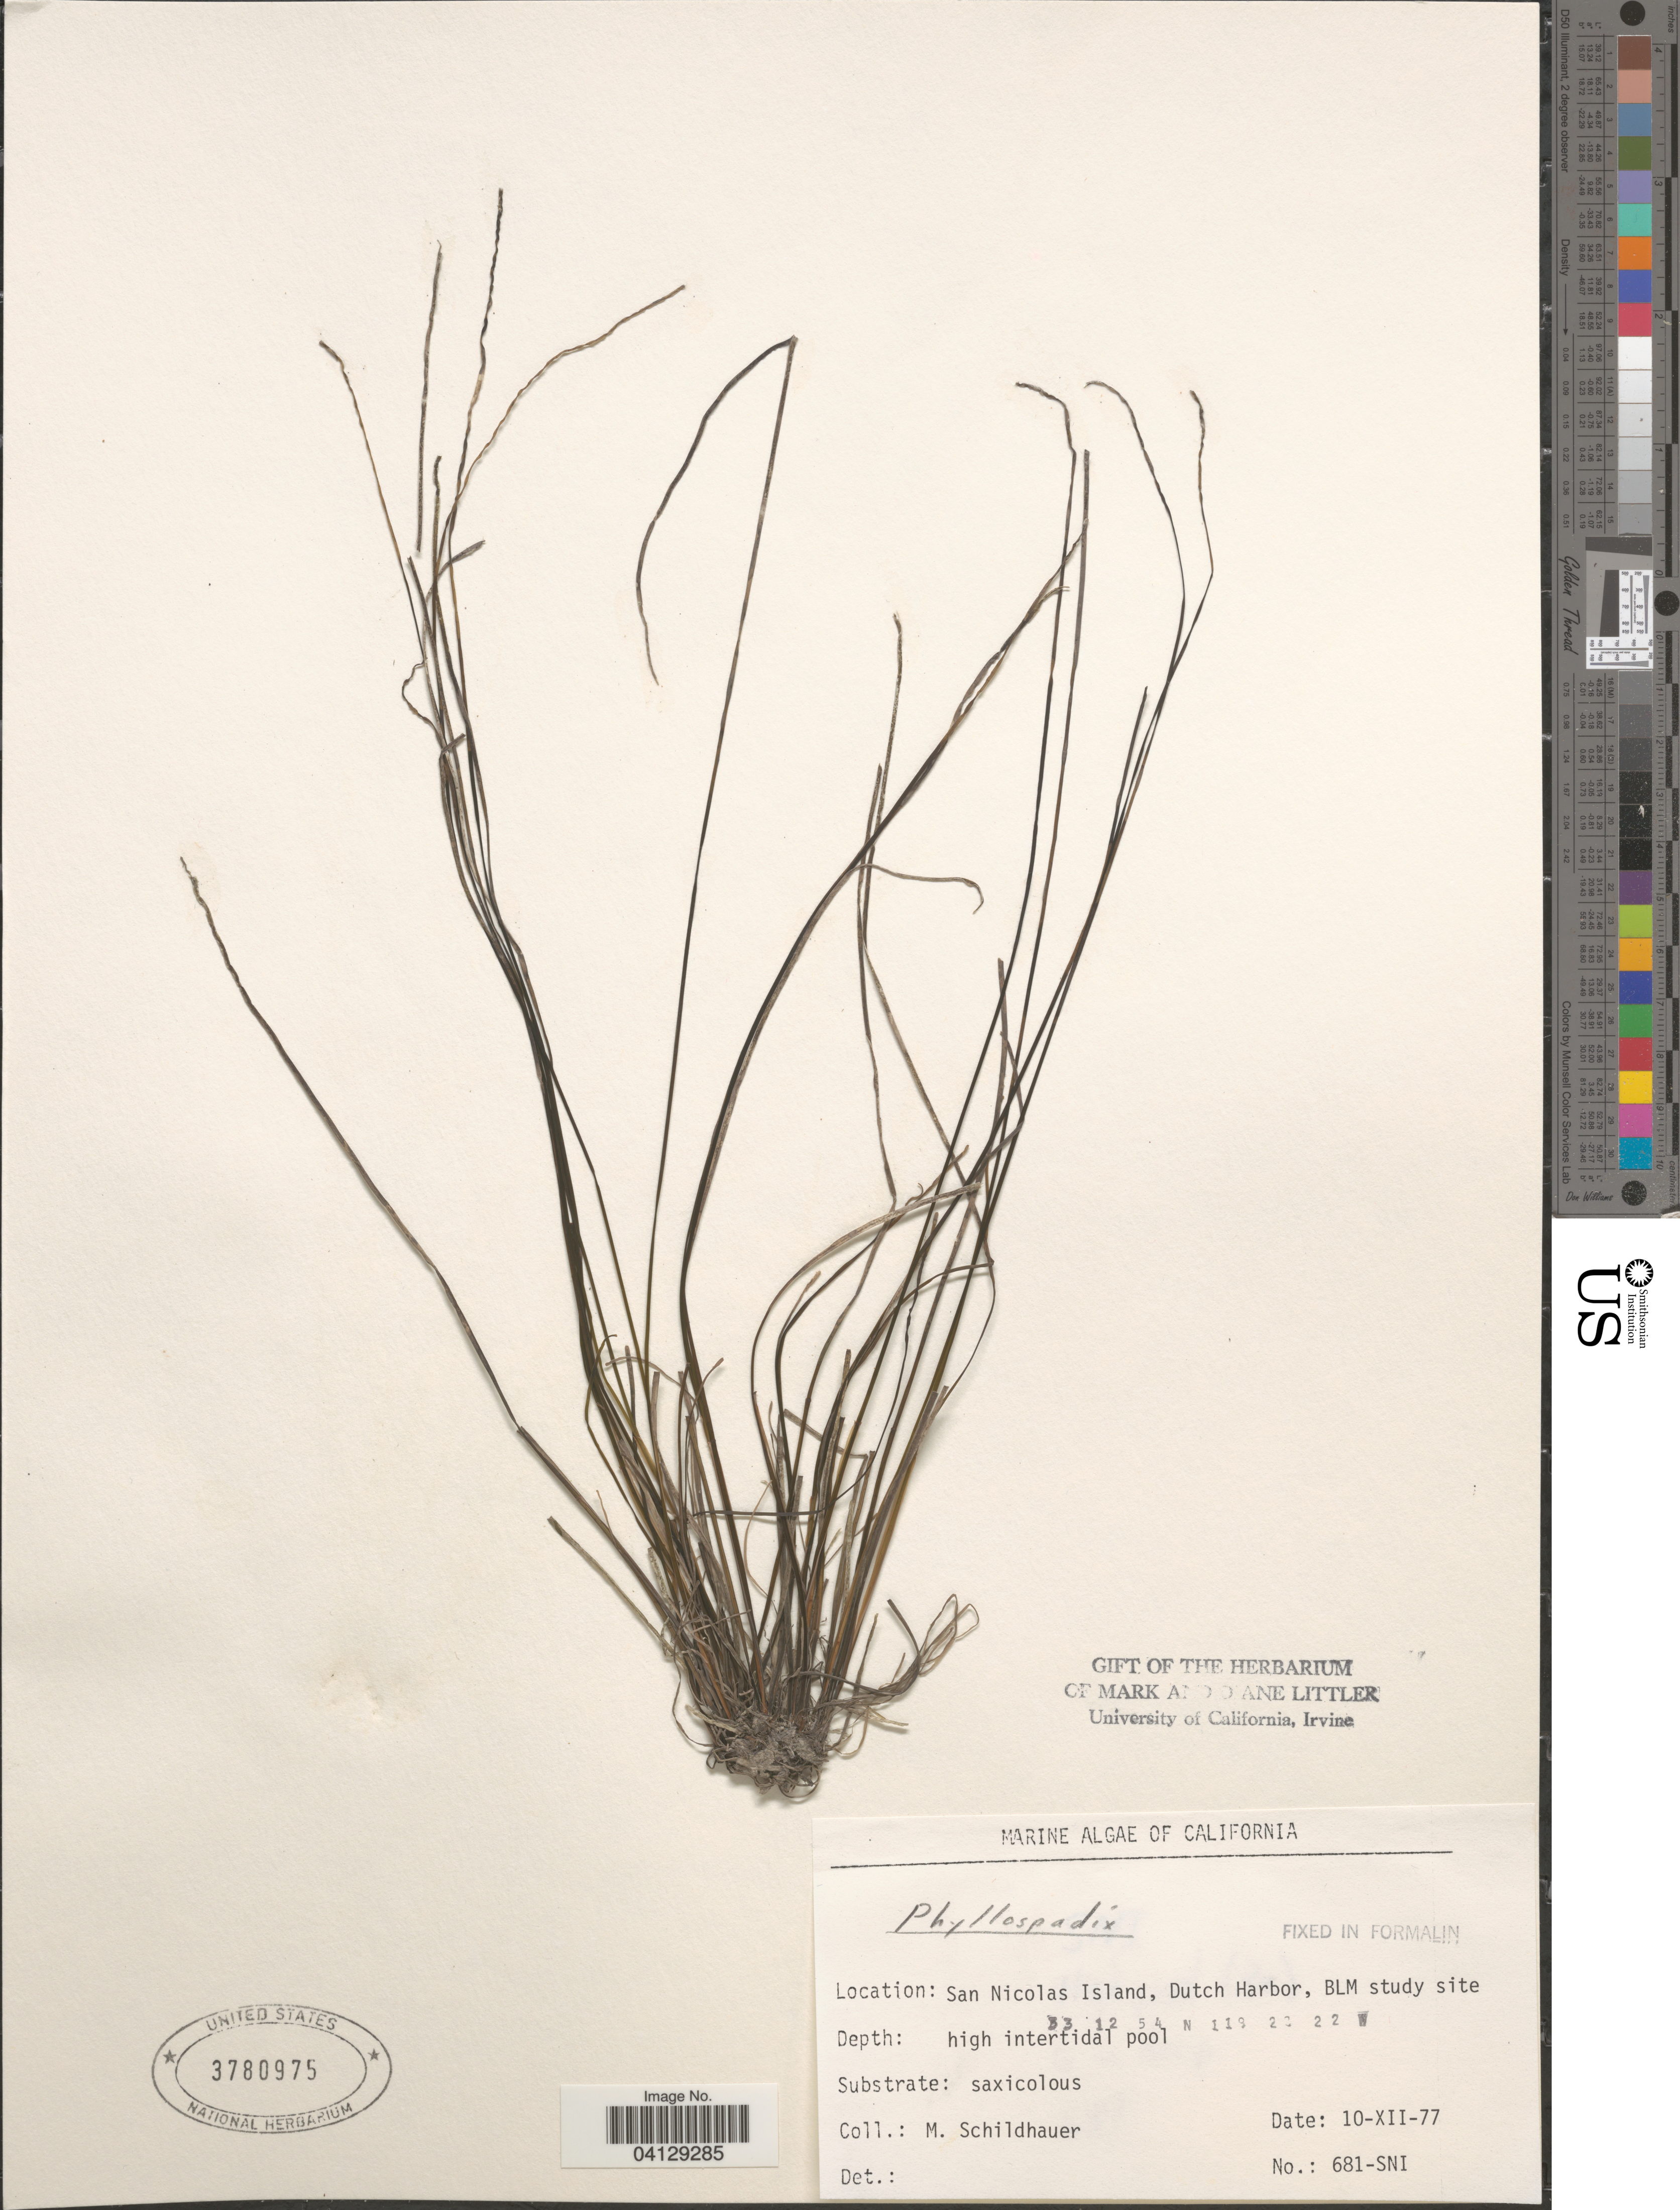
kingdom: Plantae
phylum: Tracheophyta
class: Liliopsida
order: Alismatales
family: Zosteraceae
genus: Phyllospadix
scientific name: Phyllospadix sp.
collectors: M. Schildhauer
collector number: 681-SNI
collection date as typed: Transcribed d/m/y: 10/12/77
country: United States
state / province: California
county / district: Ventura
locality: San Nicolas Island, Dutch Harbor, BLM study site.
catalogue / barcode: US 3780975